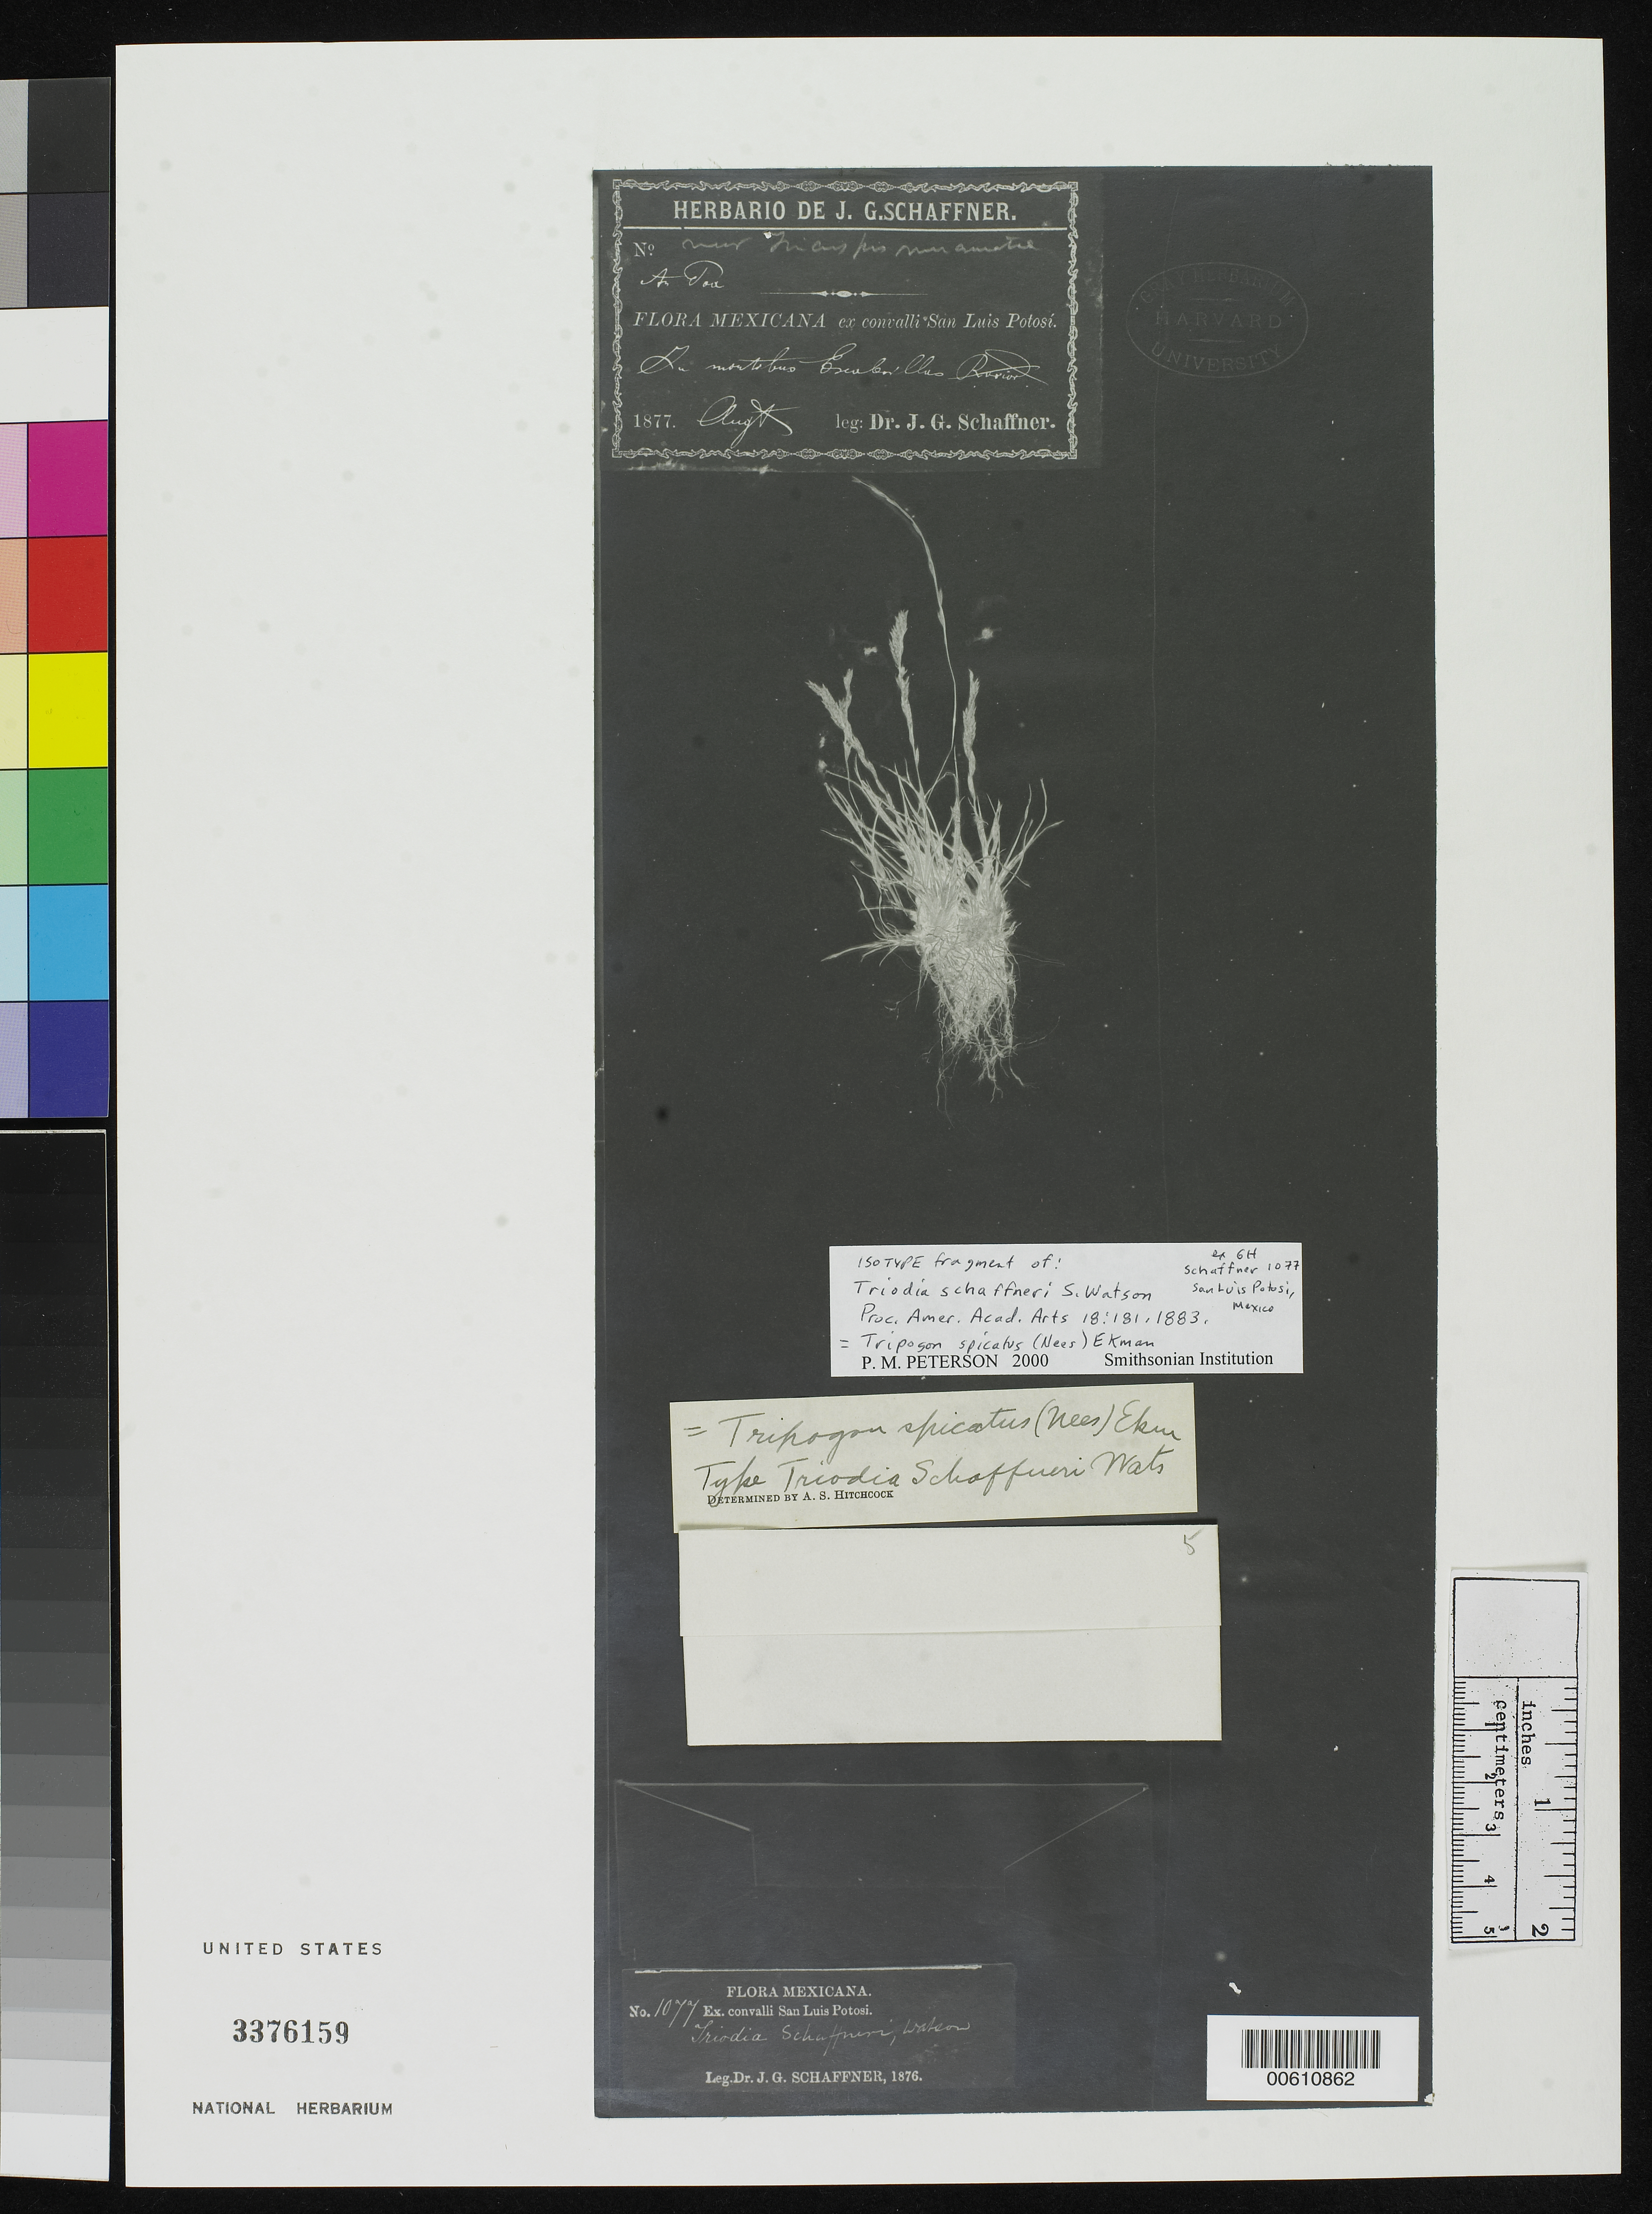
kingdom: Plantae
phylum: Tracheophyta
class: Liliopsida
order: Poales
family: Poaceae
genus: Triodia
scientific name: Triodia schaffneri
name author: S. Watson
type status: Type Fragment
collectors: J. G. Schaffner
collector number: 1077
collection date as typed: Aug 1877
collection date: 1877-08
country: Mexico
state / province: San Luis Potosí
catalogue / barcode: US 3376159